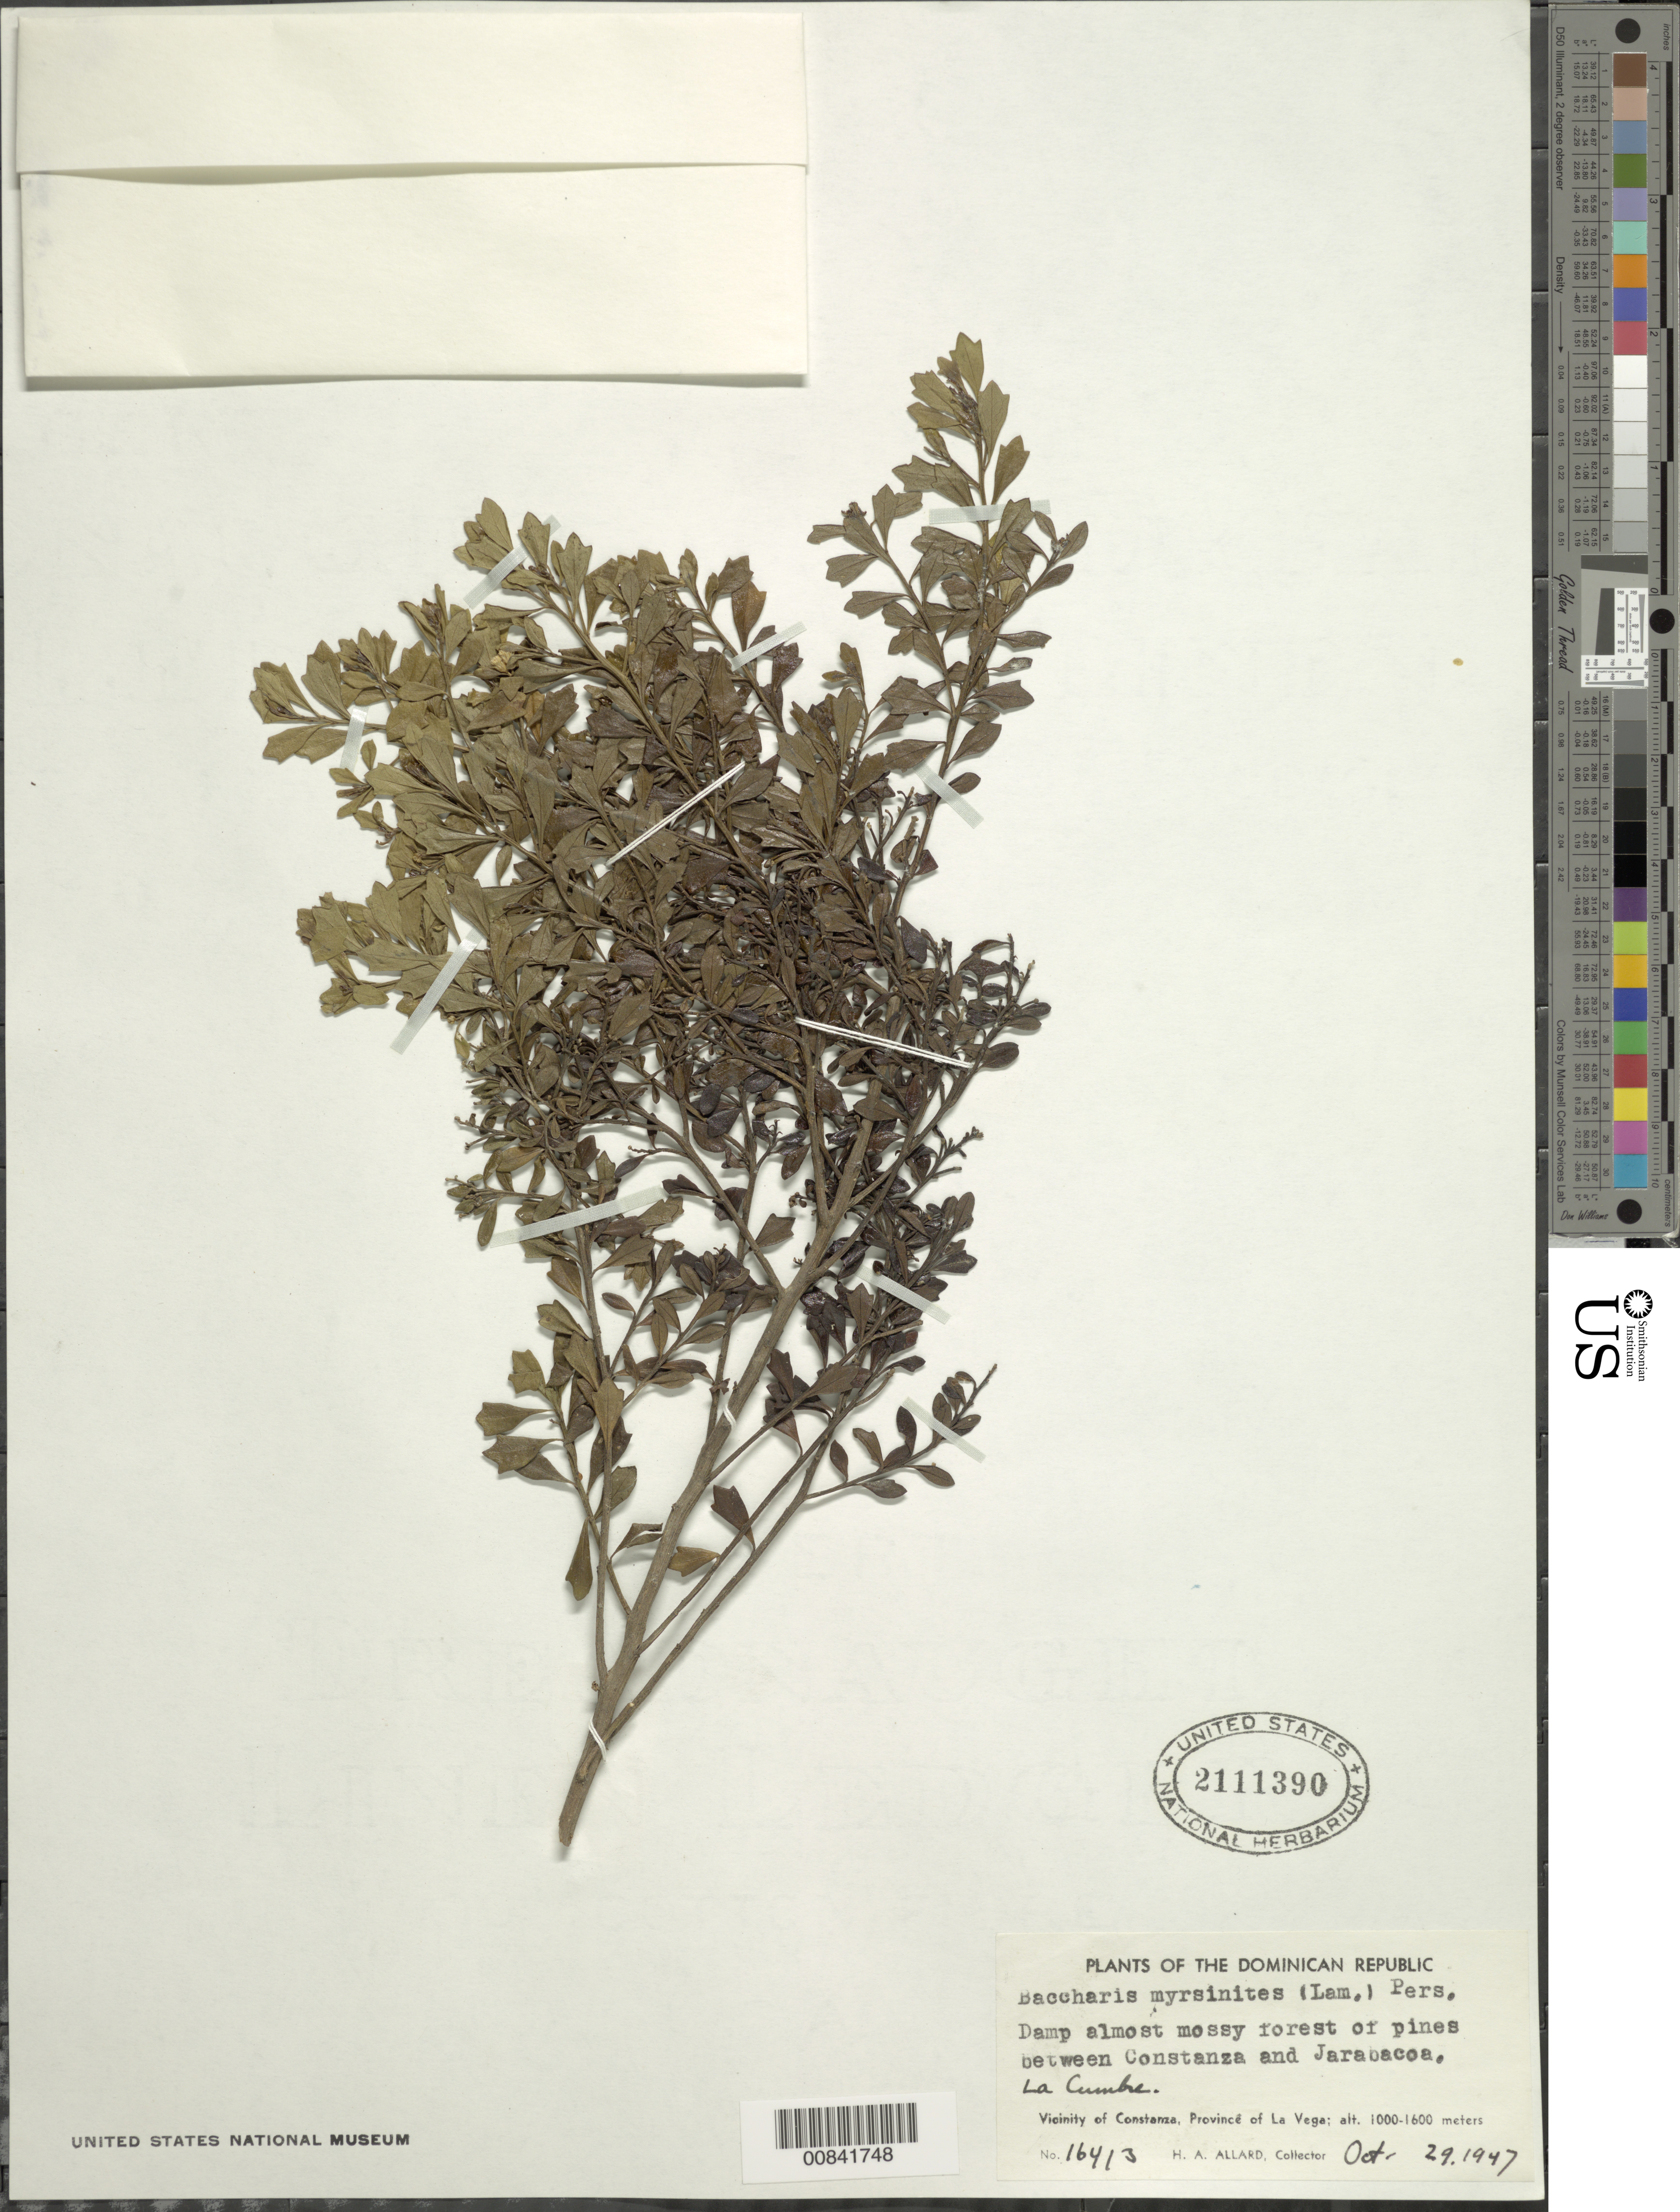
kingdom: Plantae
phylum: Tracheophyta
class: Magnoliopsida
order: Asterales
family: Asteraceae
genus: Baccharis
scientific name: Baccharis myrsinites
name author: Pers.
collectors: H. A. Allard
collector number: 16413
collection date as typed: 29 Oct 1947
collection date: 1947-10-29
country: Dominican Republic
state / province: La Vega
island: Hispaniola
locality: Vicinity of Constanza, La Cumbre between Constanza and Jarabacoa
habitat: Damp almost mossy forest of pines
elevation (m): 1000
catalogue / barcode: US 2111390